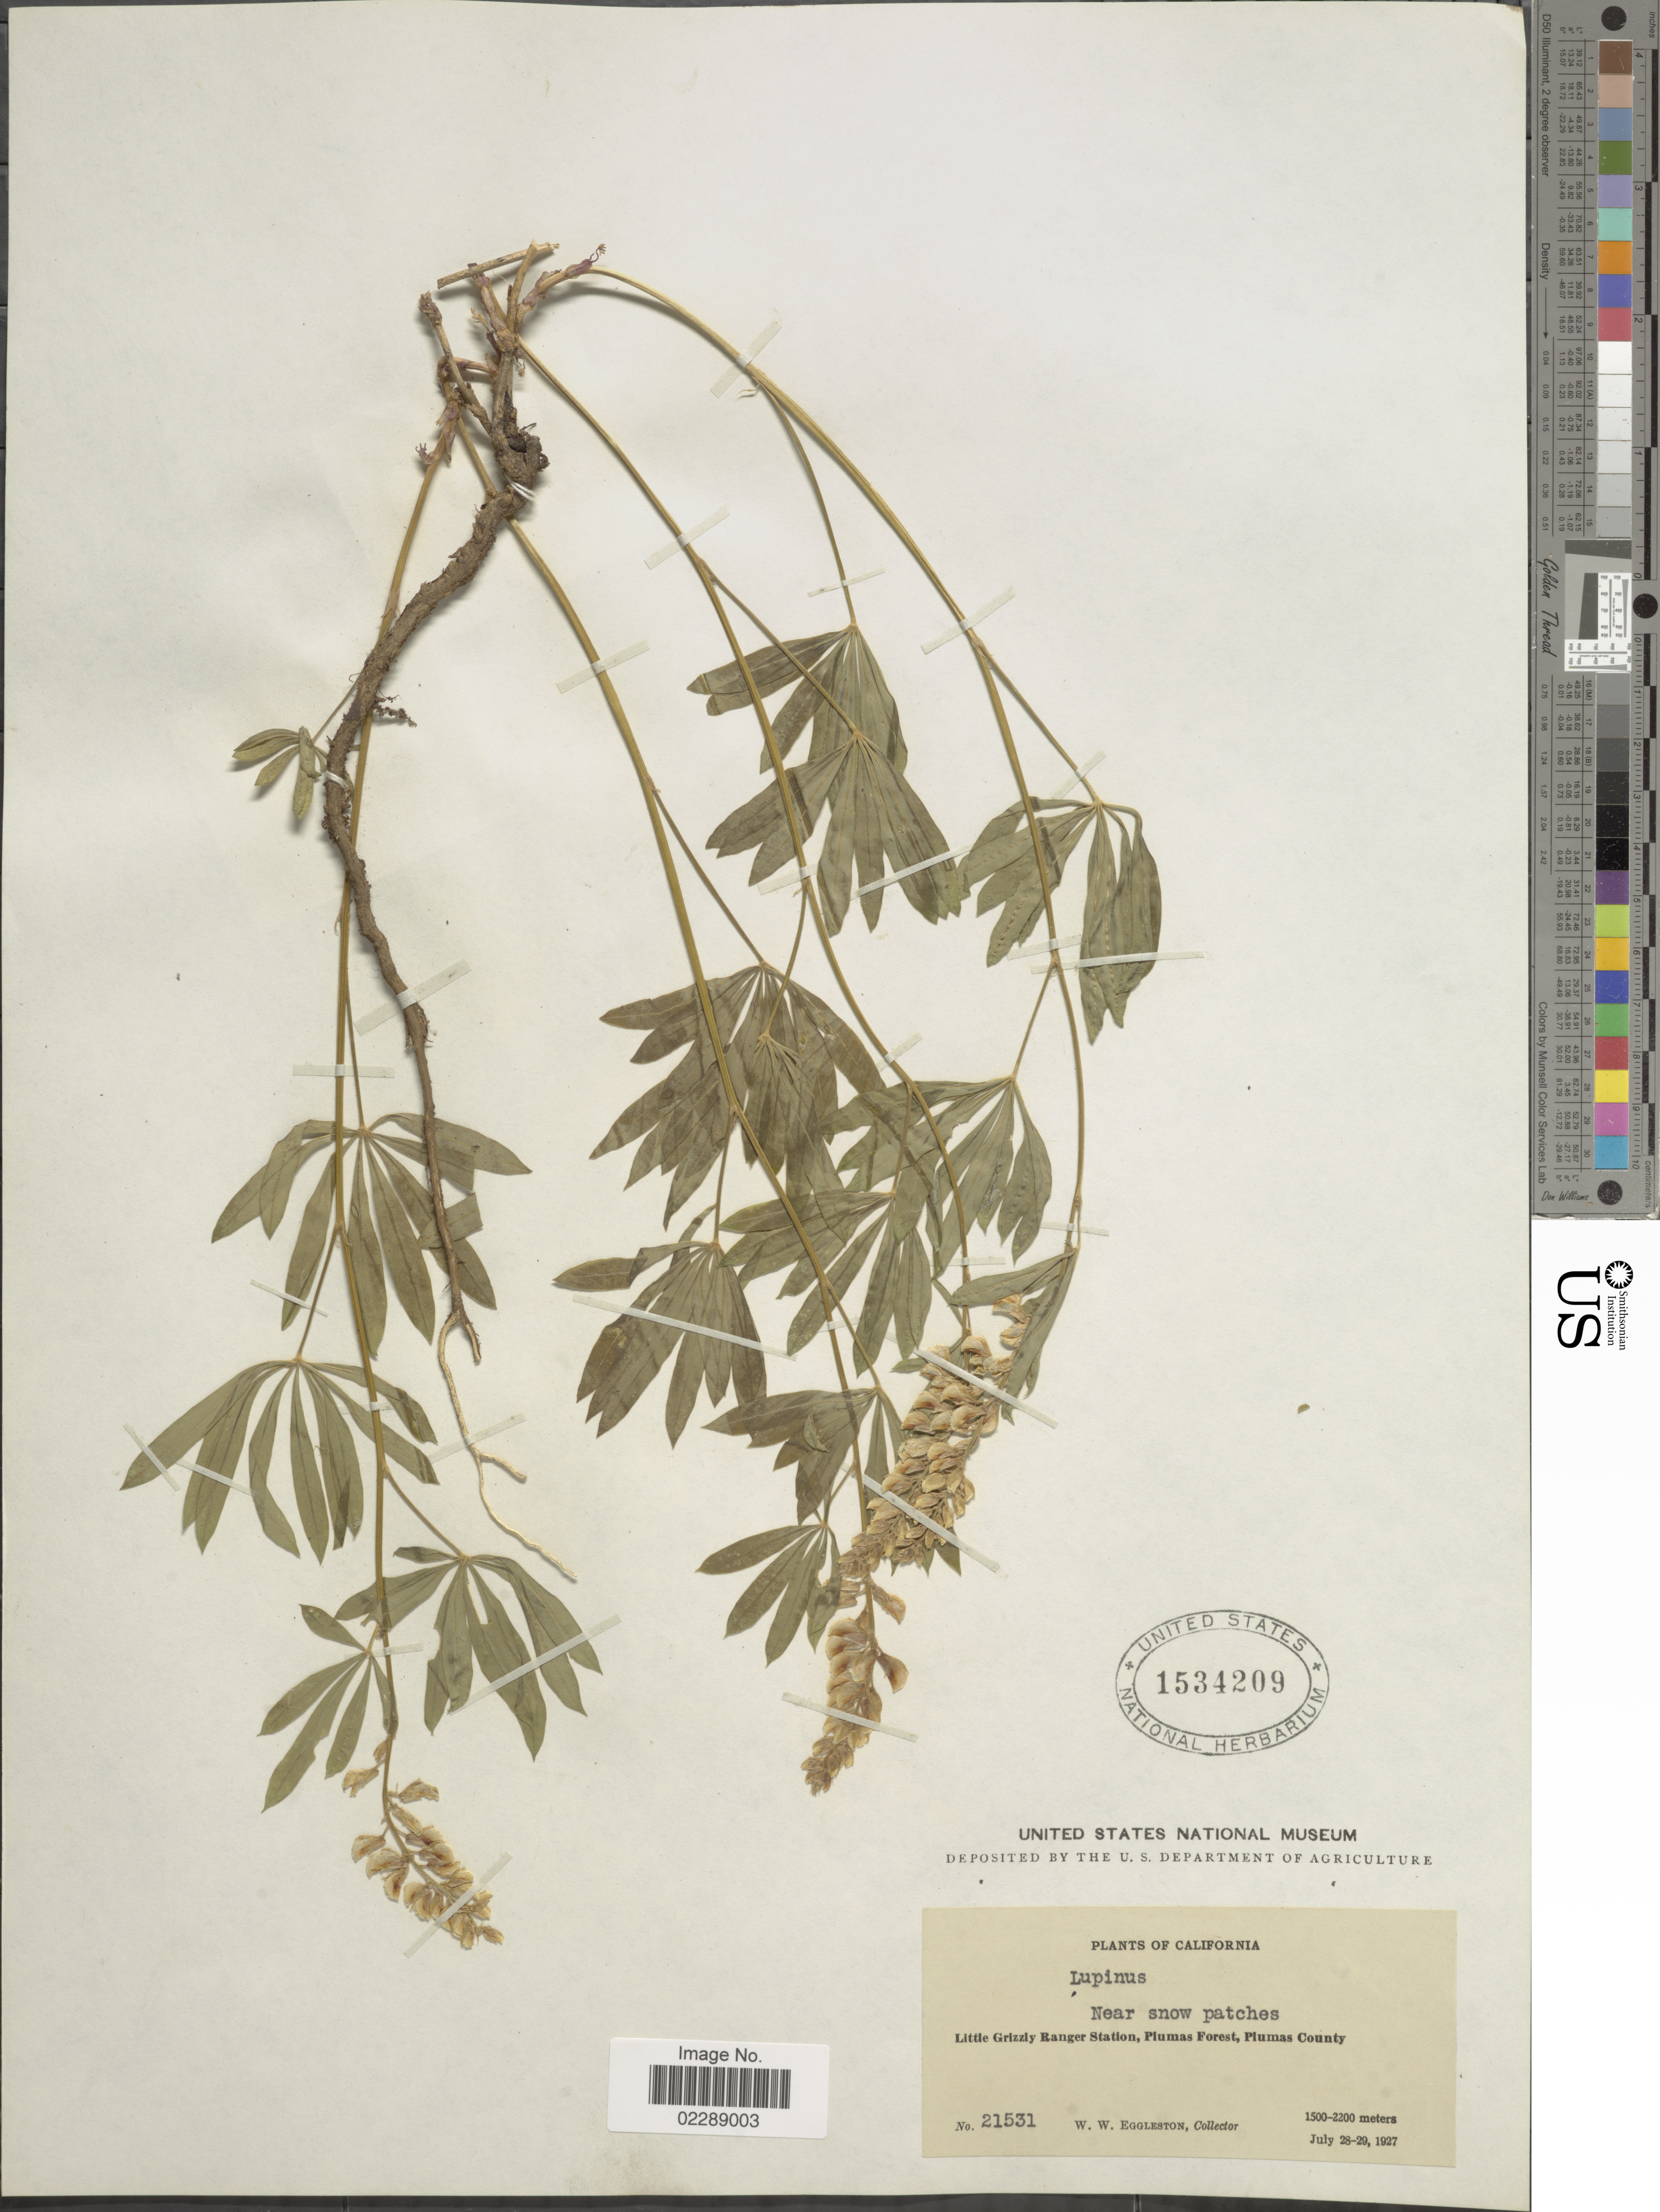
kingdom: Plantae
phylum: Tracheophyta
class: Magnoliopsida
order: Fabales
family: Fabaceae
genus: Lupinus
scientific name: Lupinus sp.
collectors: W. W. Eggleston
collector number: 21531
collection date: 1927-07-28/1927-07-29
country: United States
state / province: California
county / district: Plumas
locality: Near snow patches, Little Grizzly Ranger Station, Plumas Forest, Plumas County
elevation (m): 1500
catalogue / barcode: US 1534209